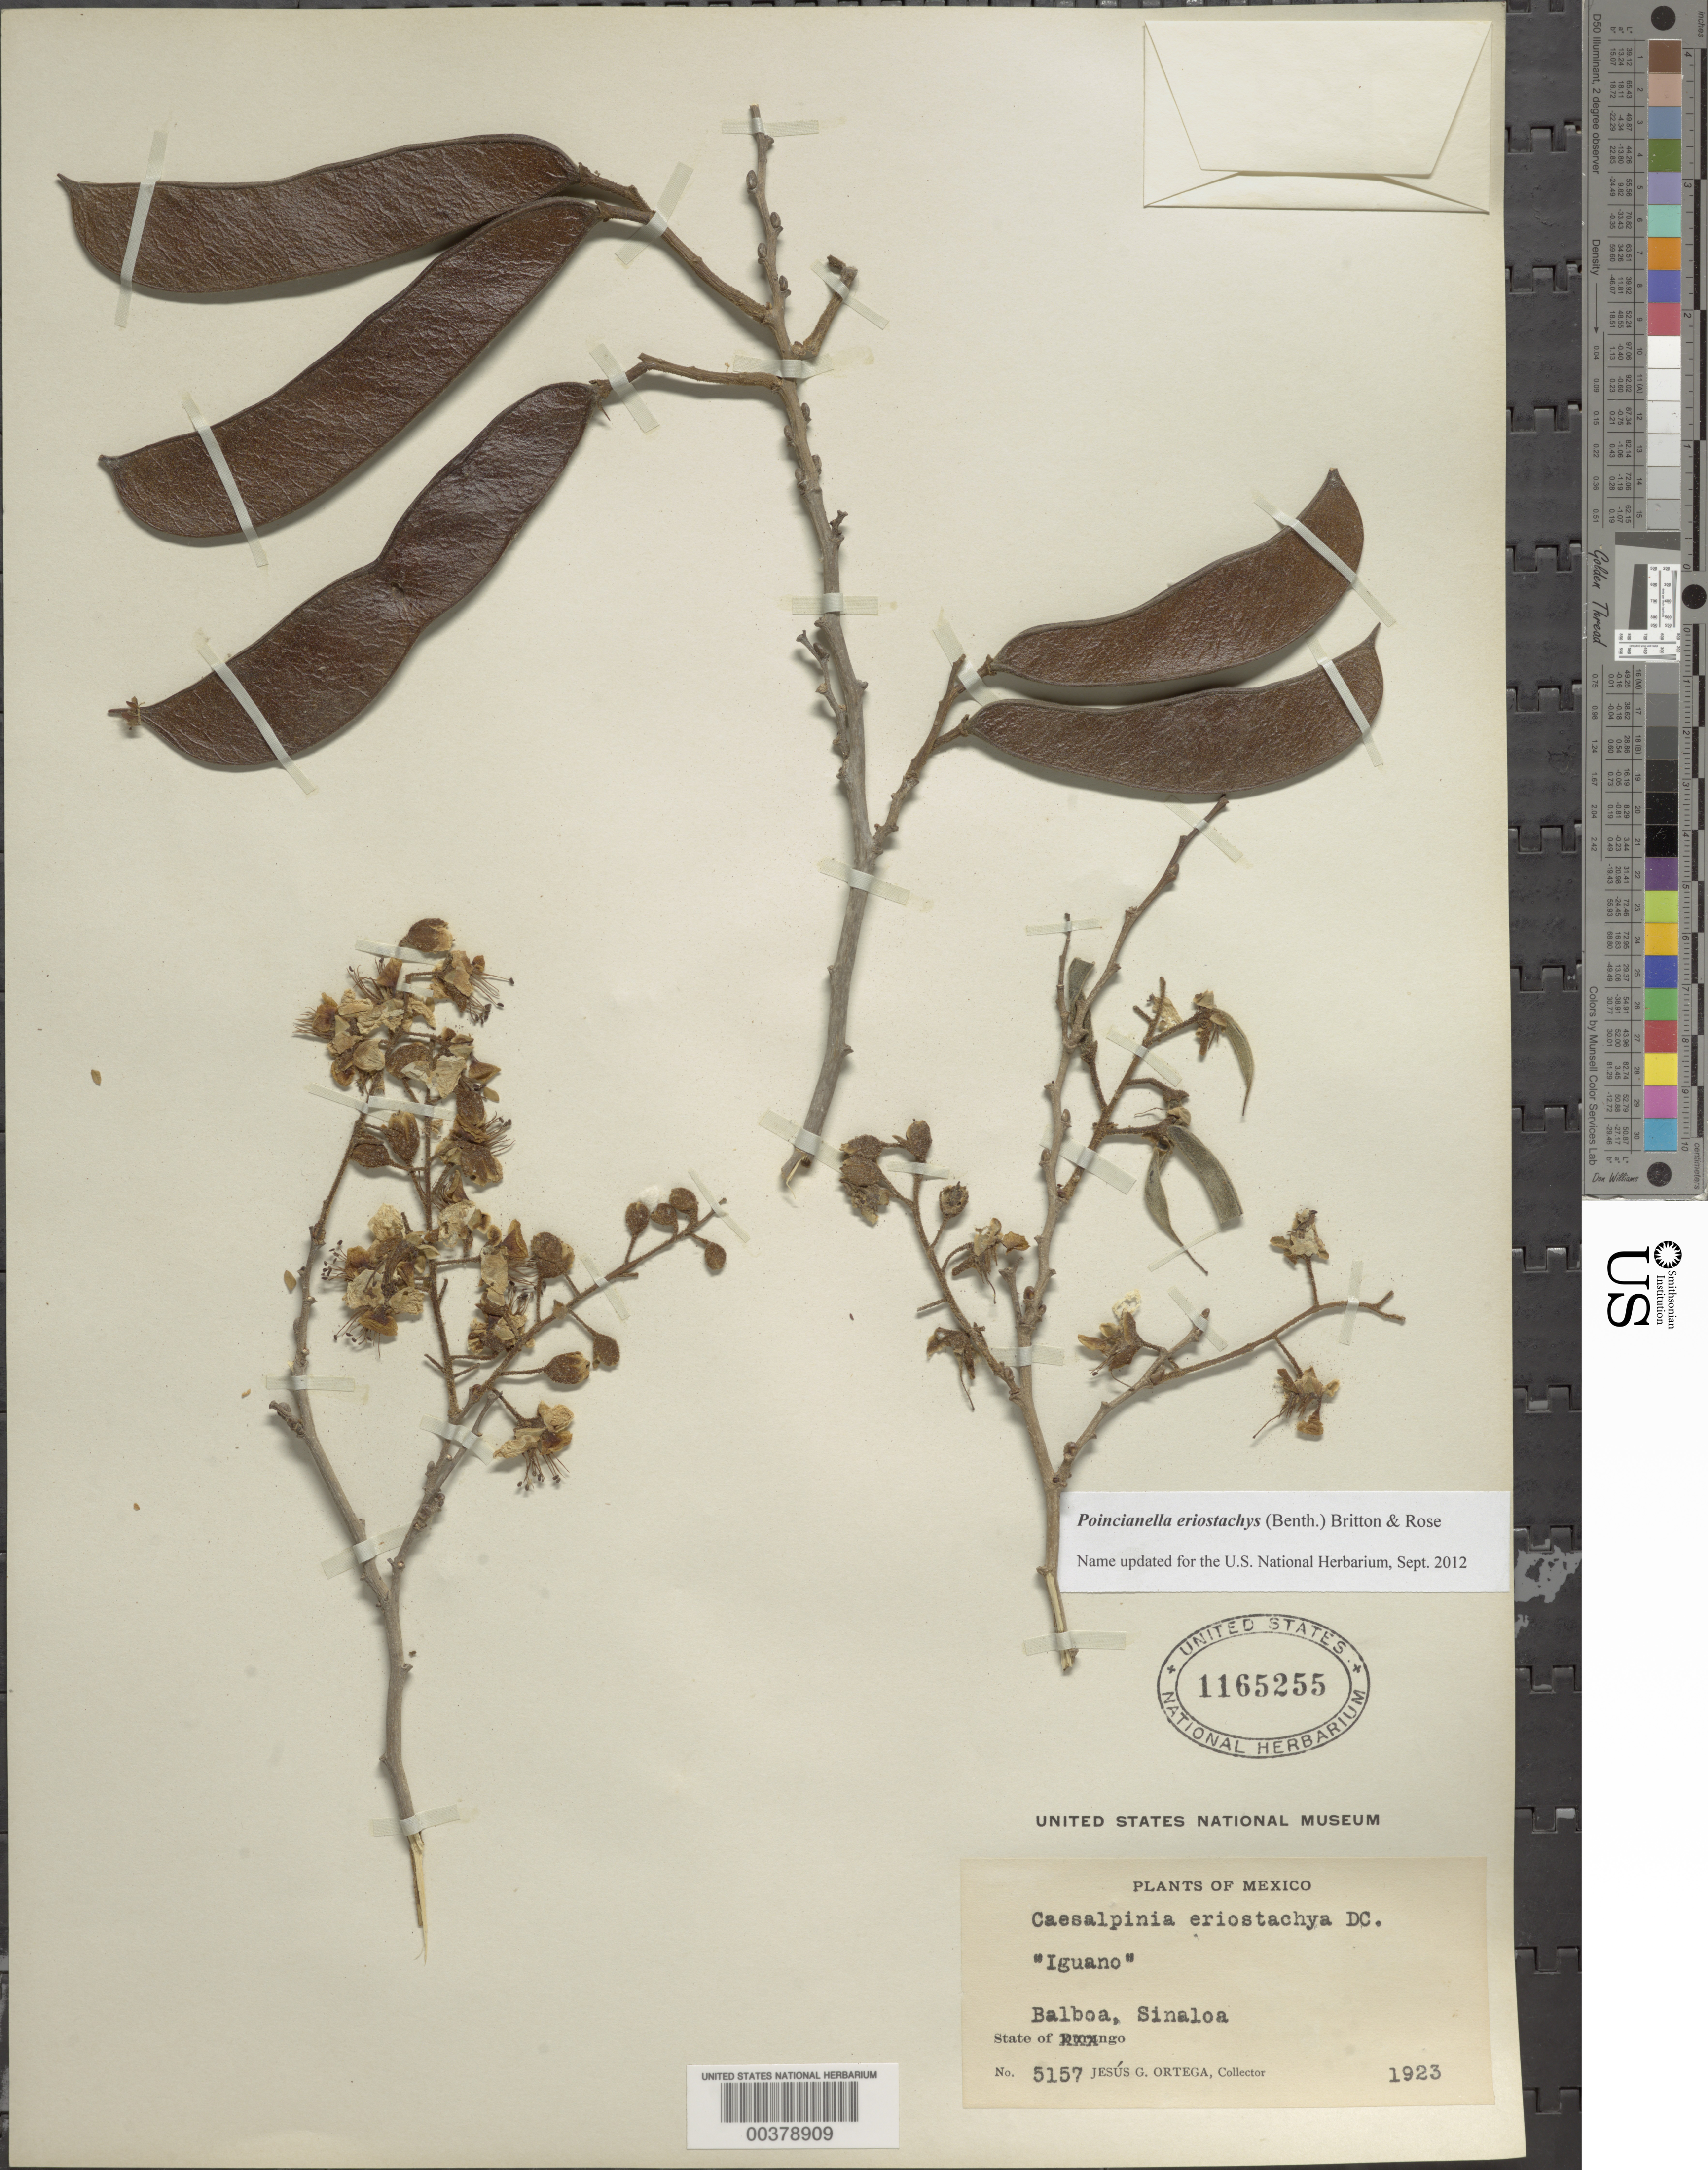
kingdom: Plantae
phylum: Tracheophyta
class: Magnoliopsida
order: Fabales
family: Fabaceae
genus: Cenostigma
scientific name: Cenostigma eriostachys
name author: (Benth.) Gagnon & G.P. Lewis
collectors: J. Ortega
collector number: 5157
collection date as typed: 1923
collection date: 1923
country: Mexico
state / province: Sinaloa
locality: Balboa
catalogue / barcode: US 1165255